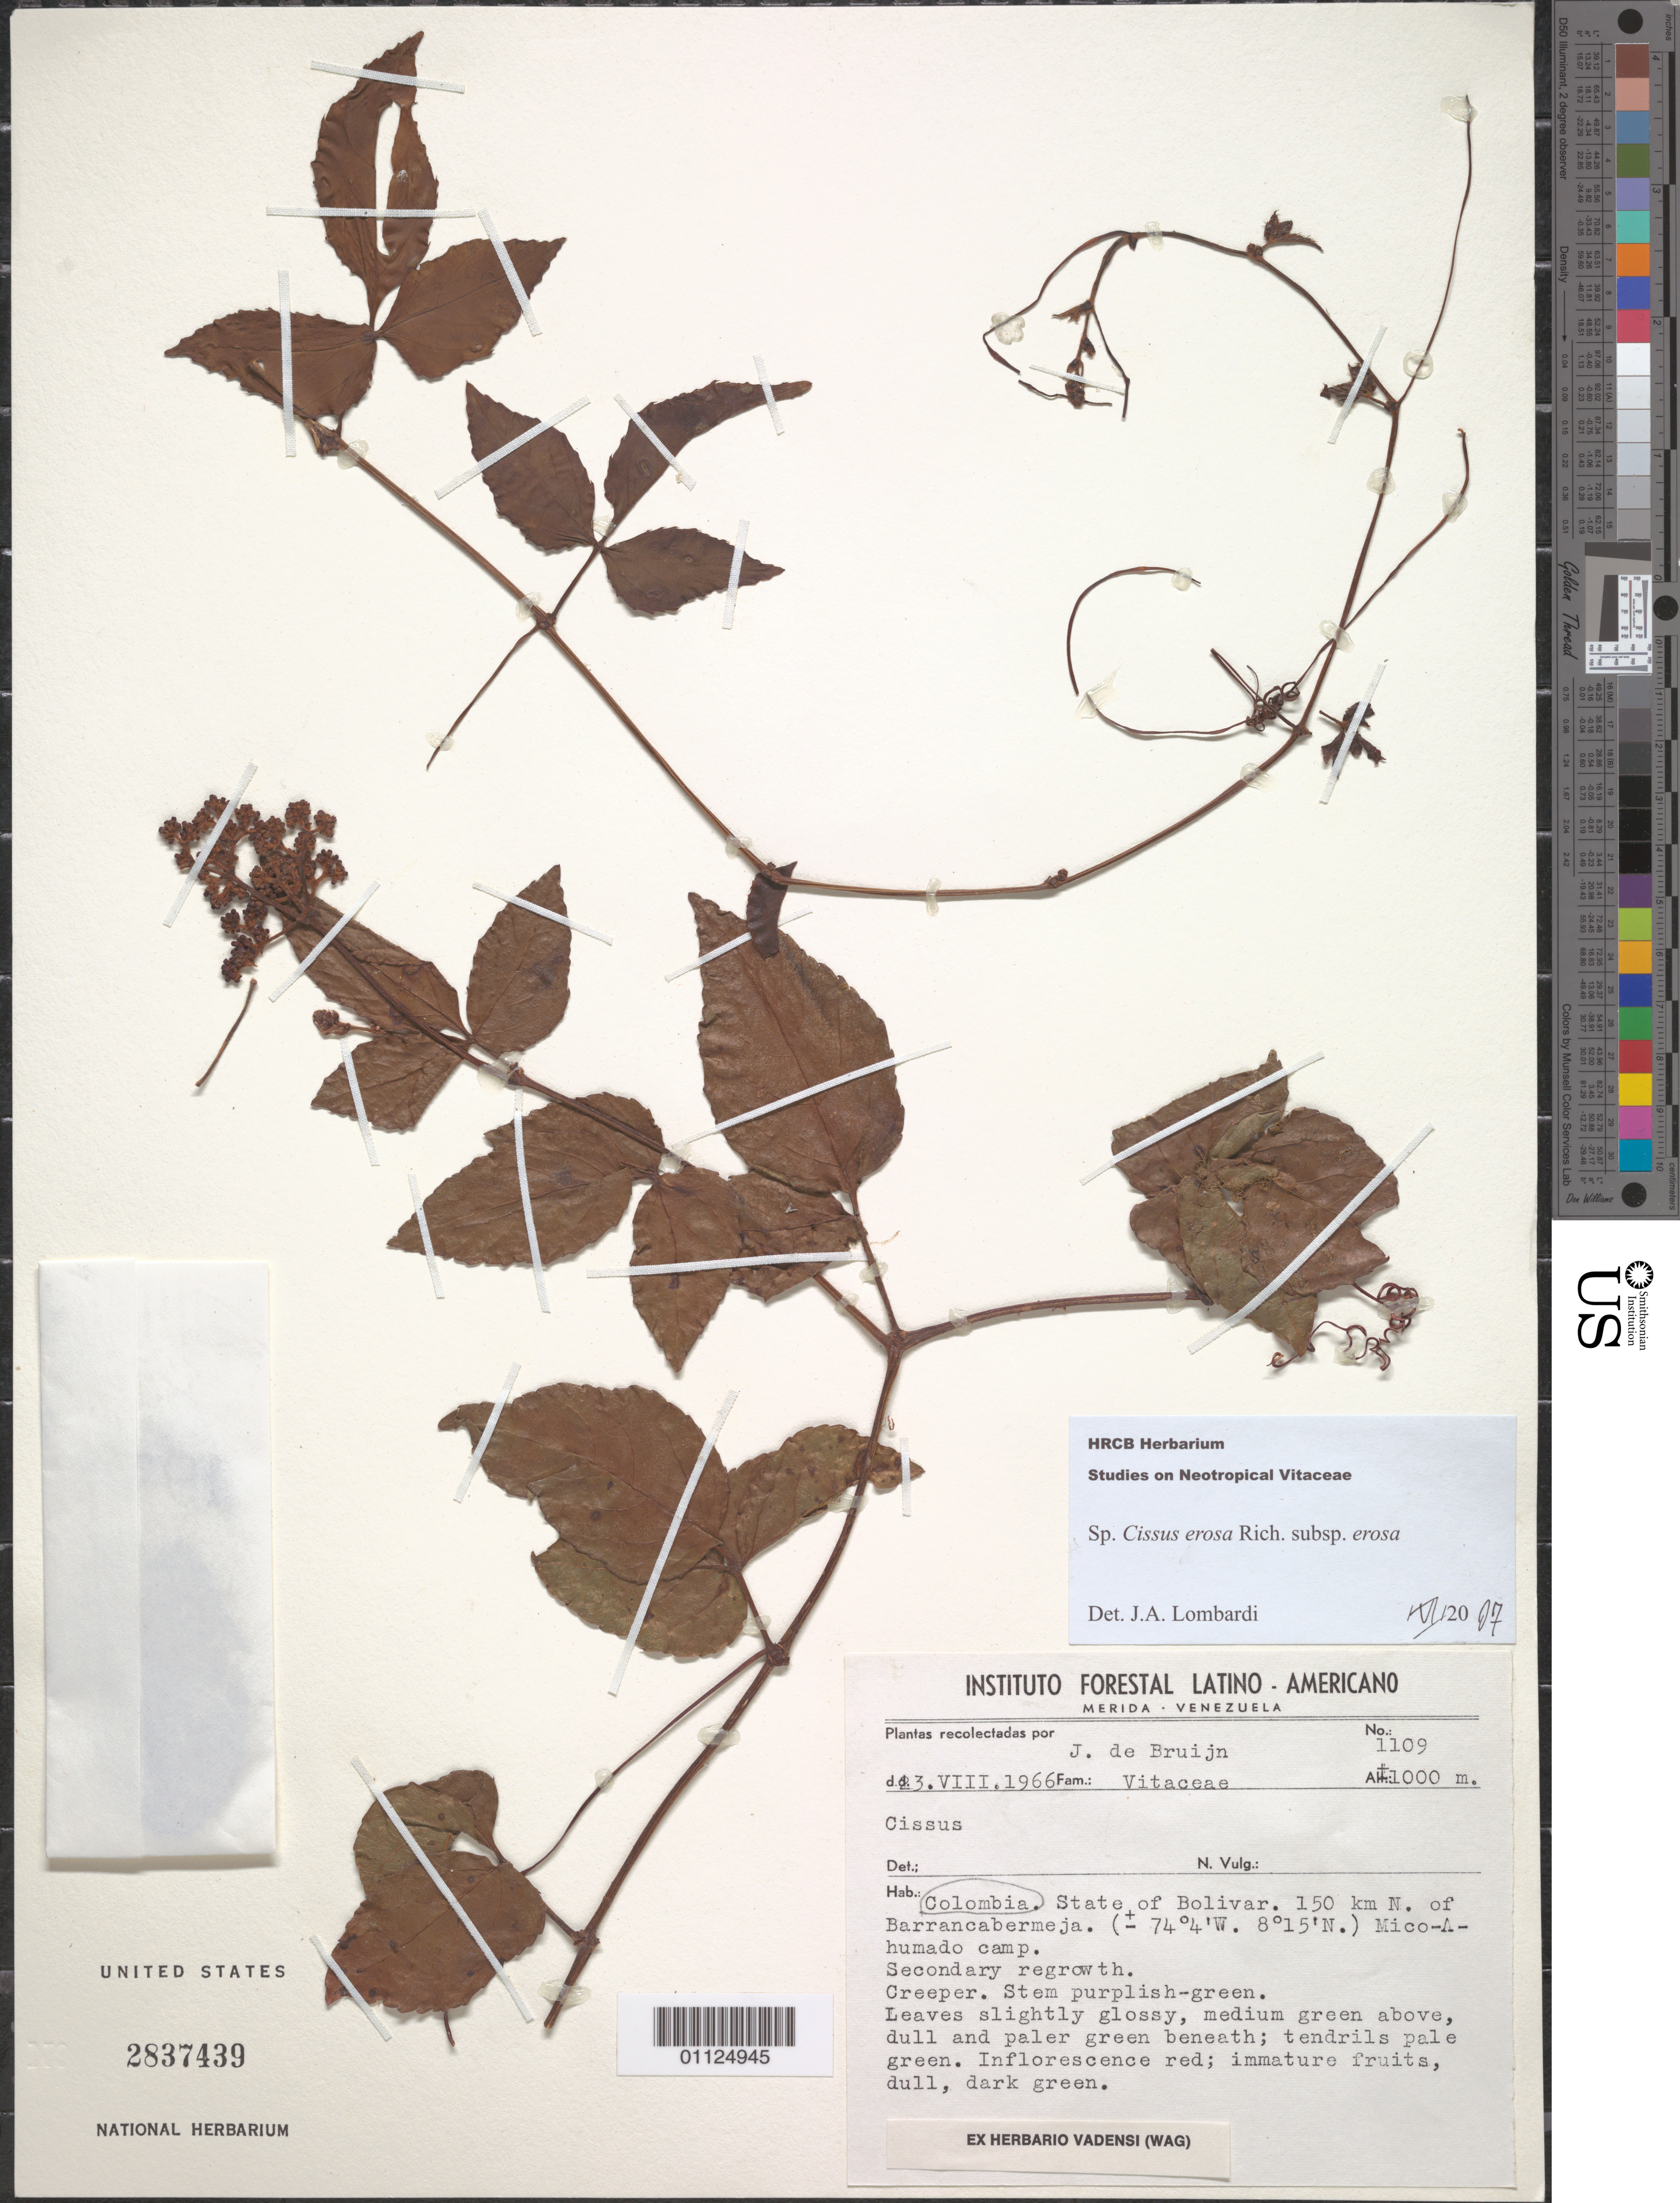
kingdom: Plantae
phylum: Tracheophyta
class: Magnoliopsida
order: Vitales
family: Vitaceae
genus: Cissus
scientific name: Cissus erosa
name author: Rich.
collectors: J. Bruijn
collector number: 1109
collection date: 1966-08-23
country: Colombia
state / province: Bolívar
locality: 150 km N of Barrancabermeja. Mico-A-humado camp.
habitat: Secondary regrowth. Creeper.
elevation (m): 1000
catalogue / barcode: US 2837439